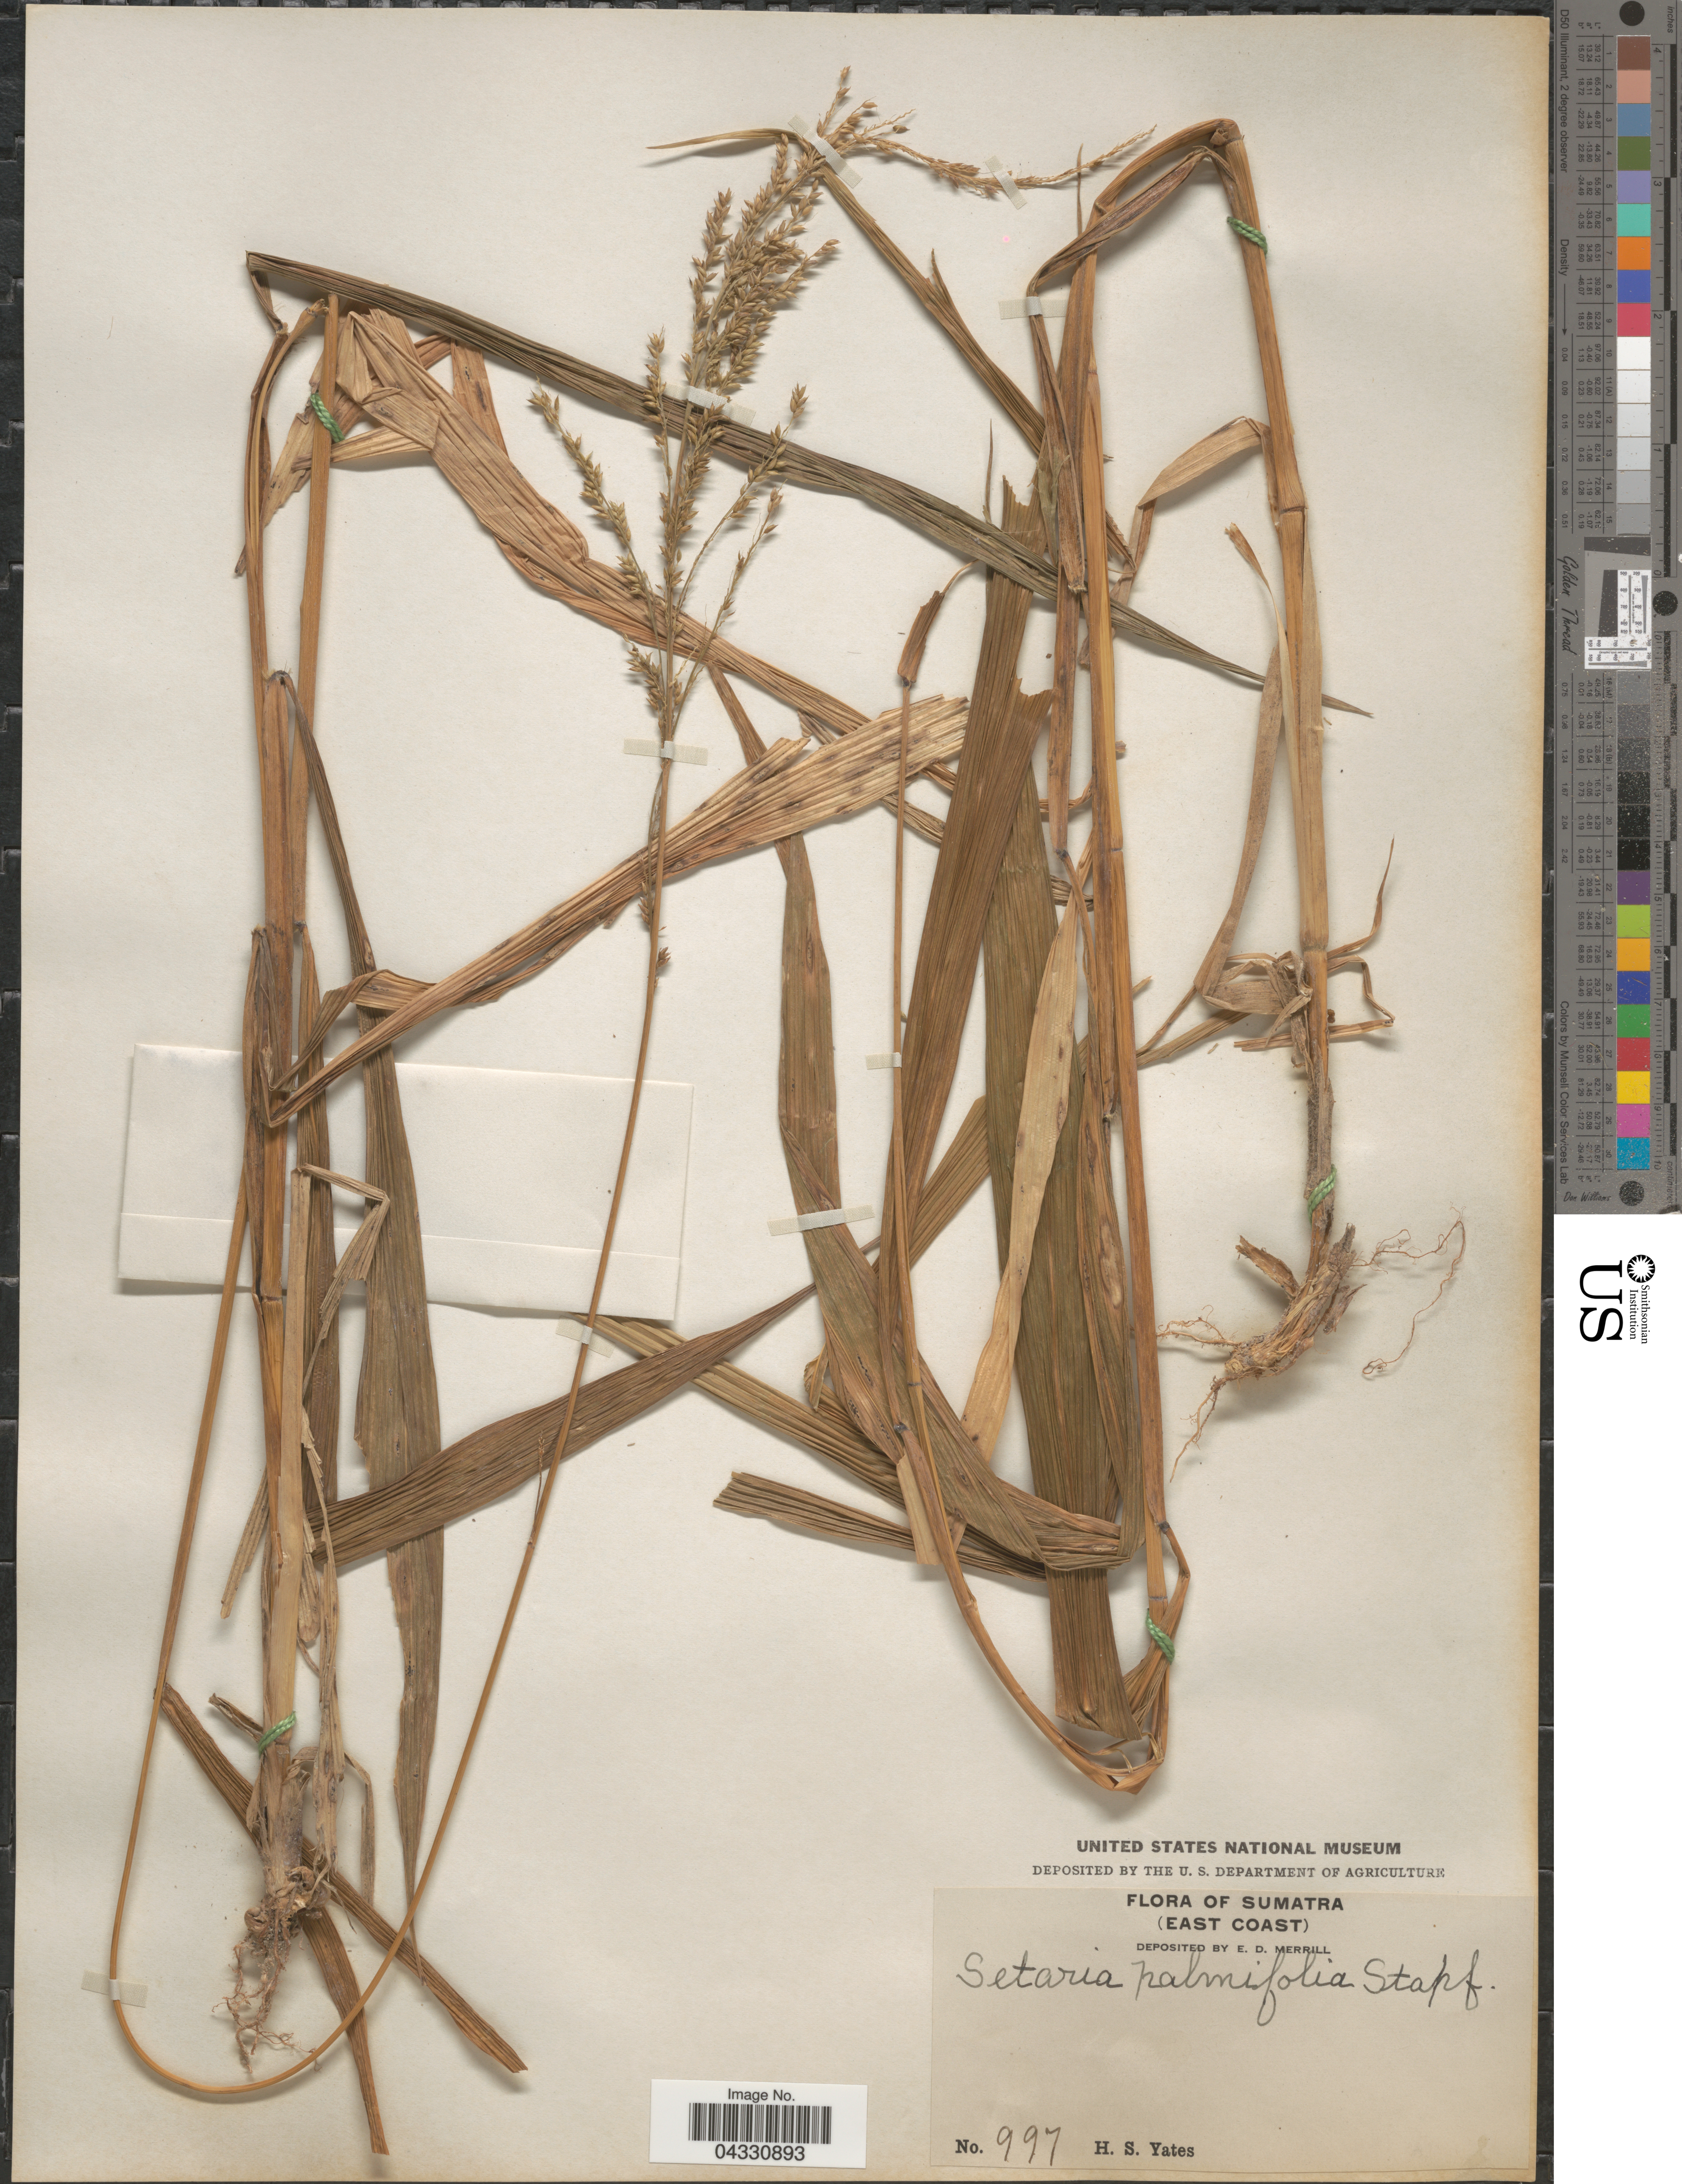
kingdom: Plantae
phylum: Tracheophyta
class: Liliopsida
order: Poales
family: Poaceae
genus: Setaria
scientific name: Setaria palmifolia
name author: (J. Koenig) Stapf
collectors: H. S. Yates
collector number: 997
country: Indonesia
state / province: Sumatra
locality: Sumatra (East Coast).